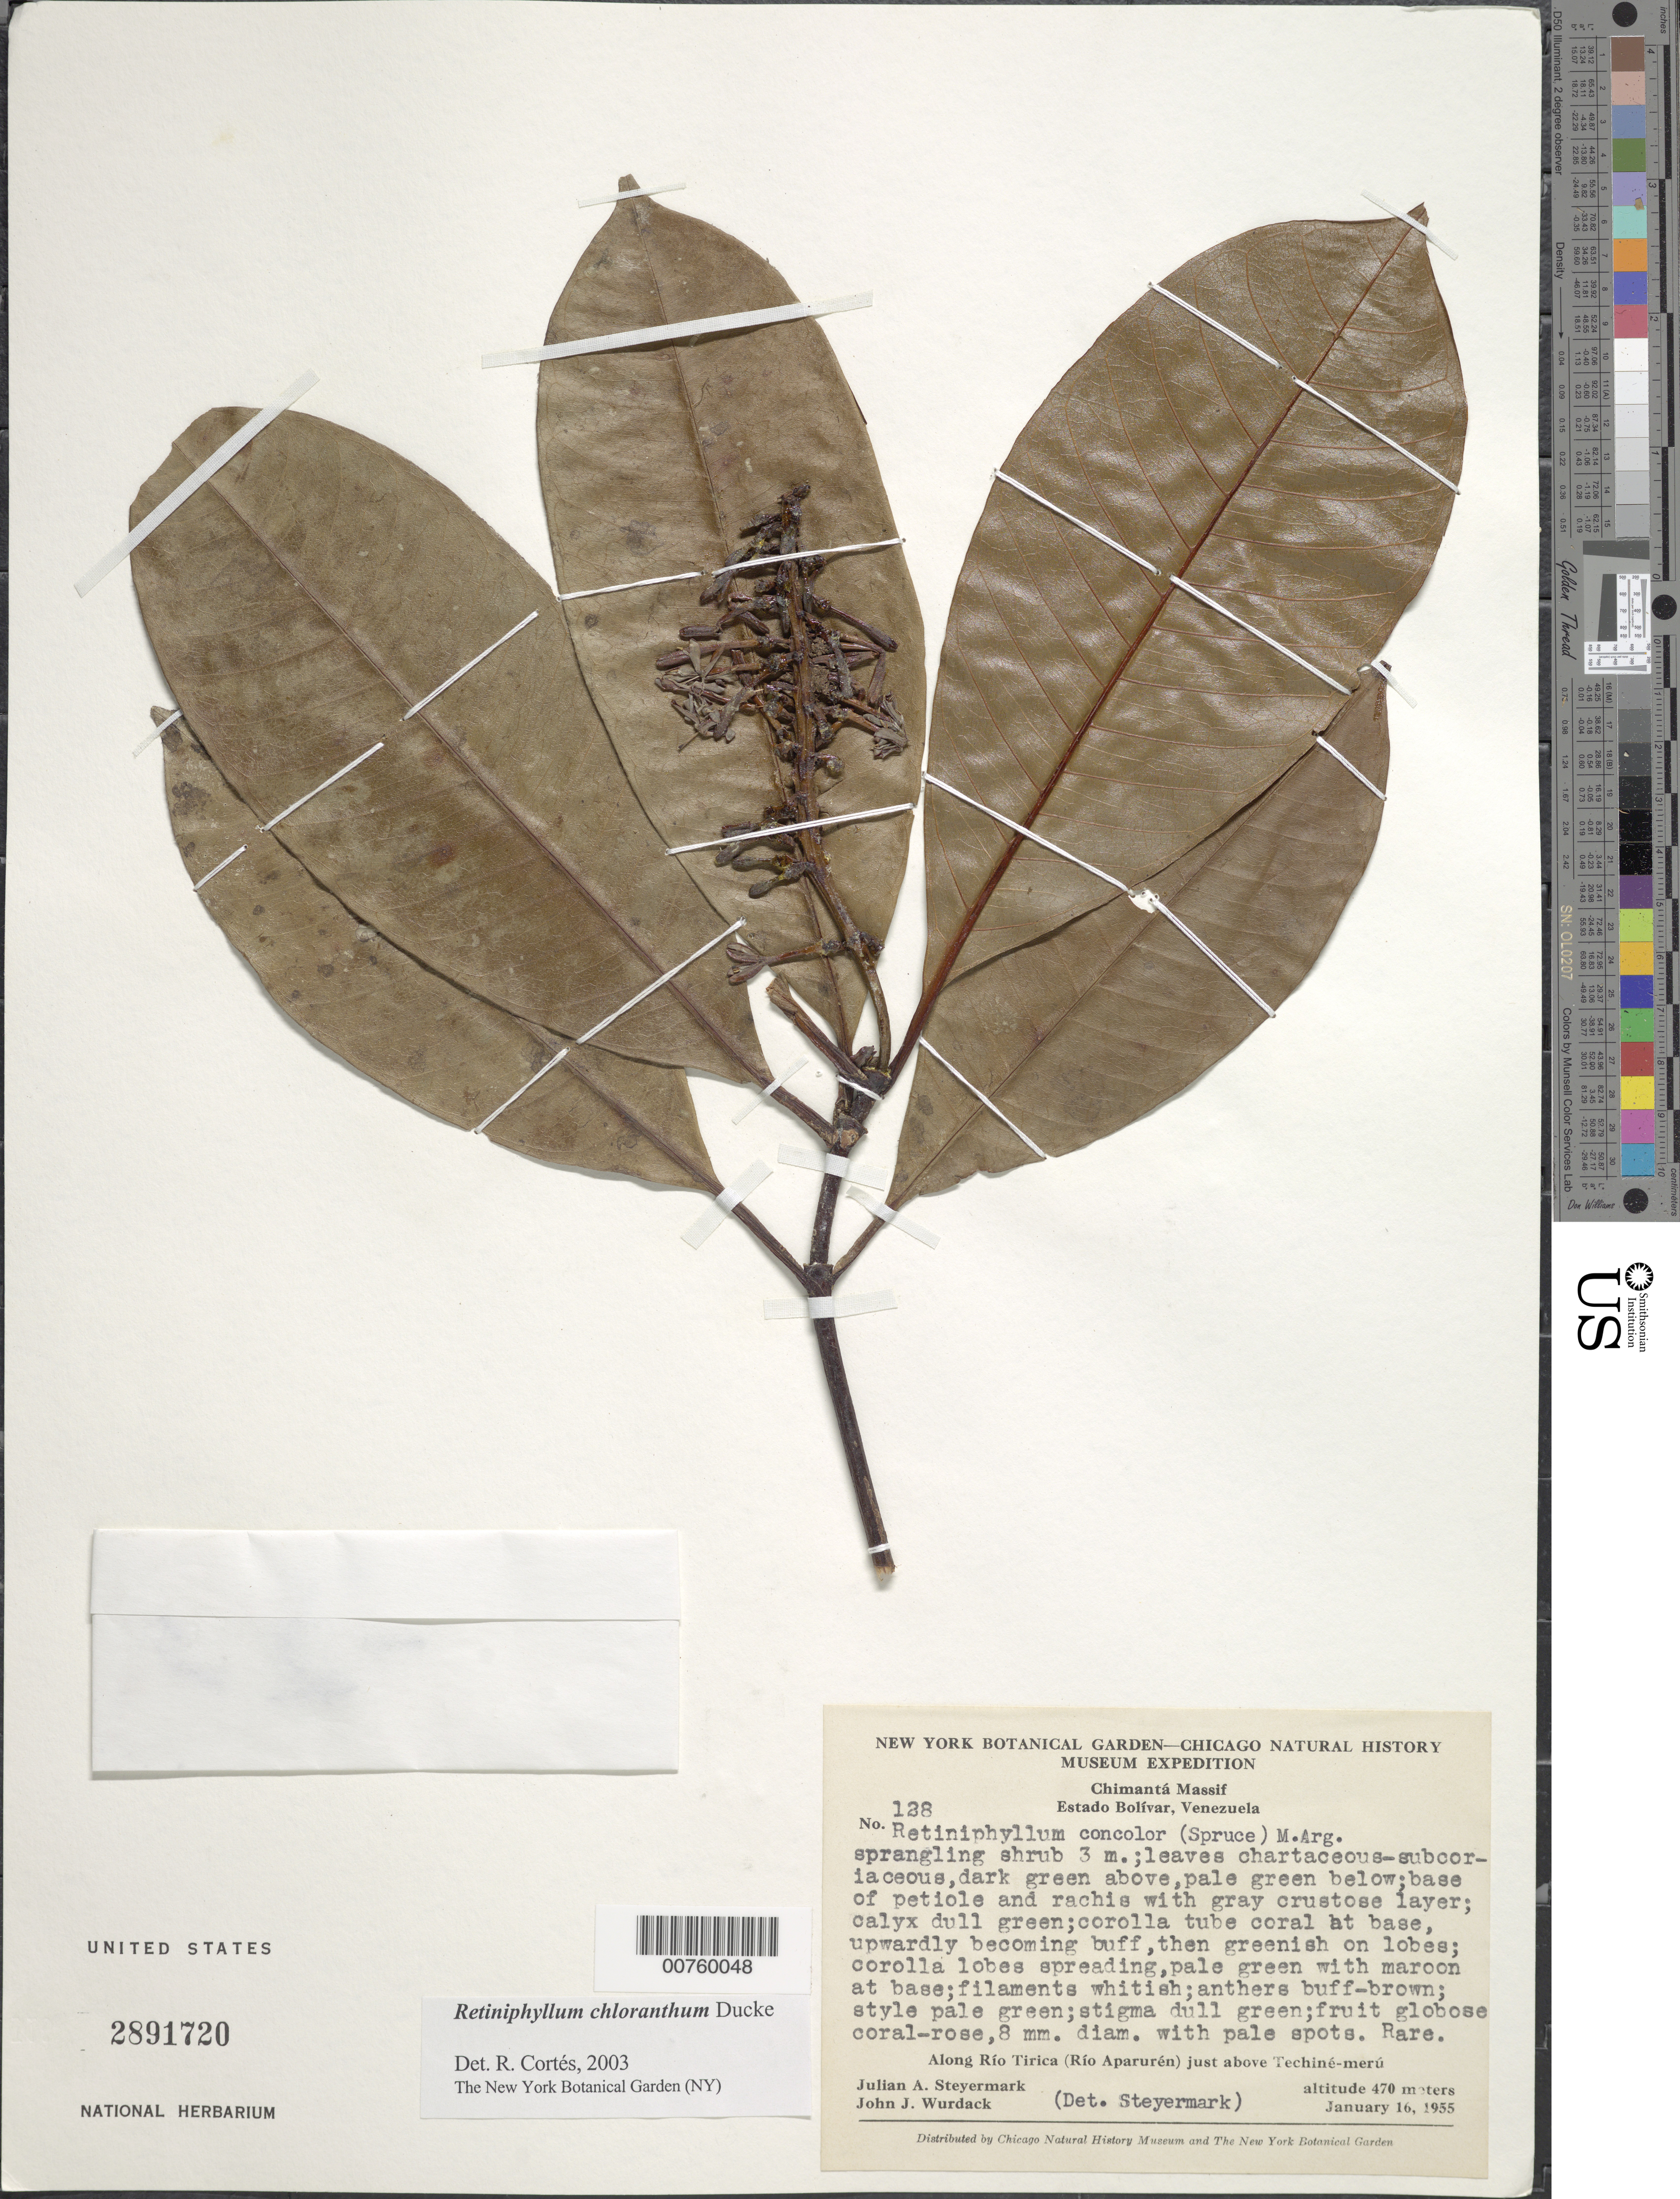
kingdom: Plantae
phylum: Tracheophyta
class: Magnoliopsida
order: Gentianales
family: Rubiaceae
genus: Retiniphyllum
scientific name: Retiniphyllum chloranthum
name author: Ducke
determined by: Cortes R., G.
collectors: J. Steyermark & J. J. Wurdack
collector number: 55 128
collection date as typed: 15-Jan-55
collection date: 1955-01-15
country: Venezuela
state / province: Bolívar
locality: Chimantá Massif, along Río Tirica (Río Aparurén) just above Techiné-merú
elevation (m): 470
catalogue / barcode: US 2891720